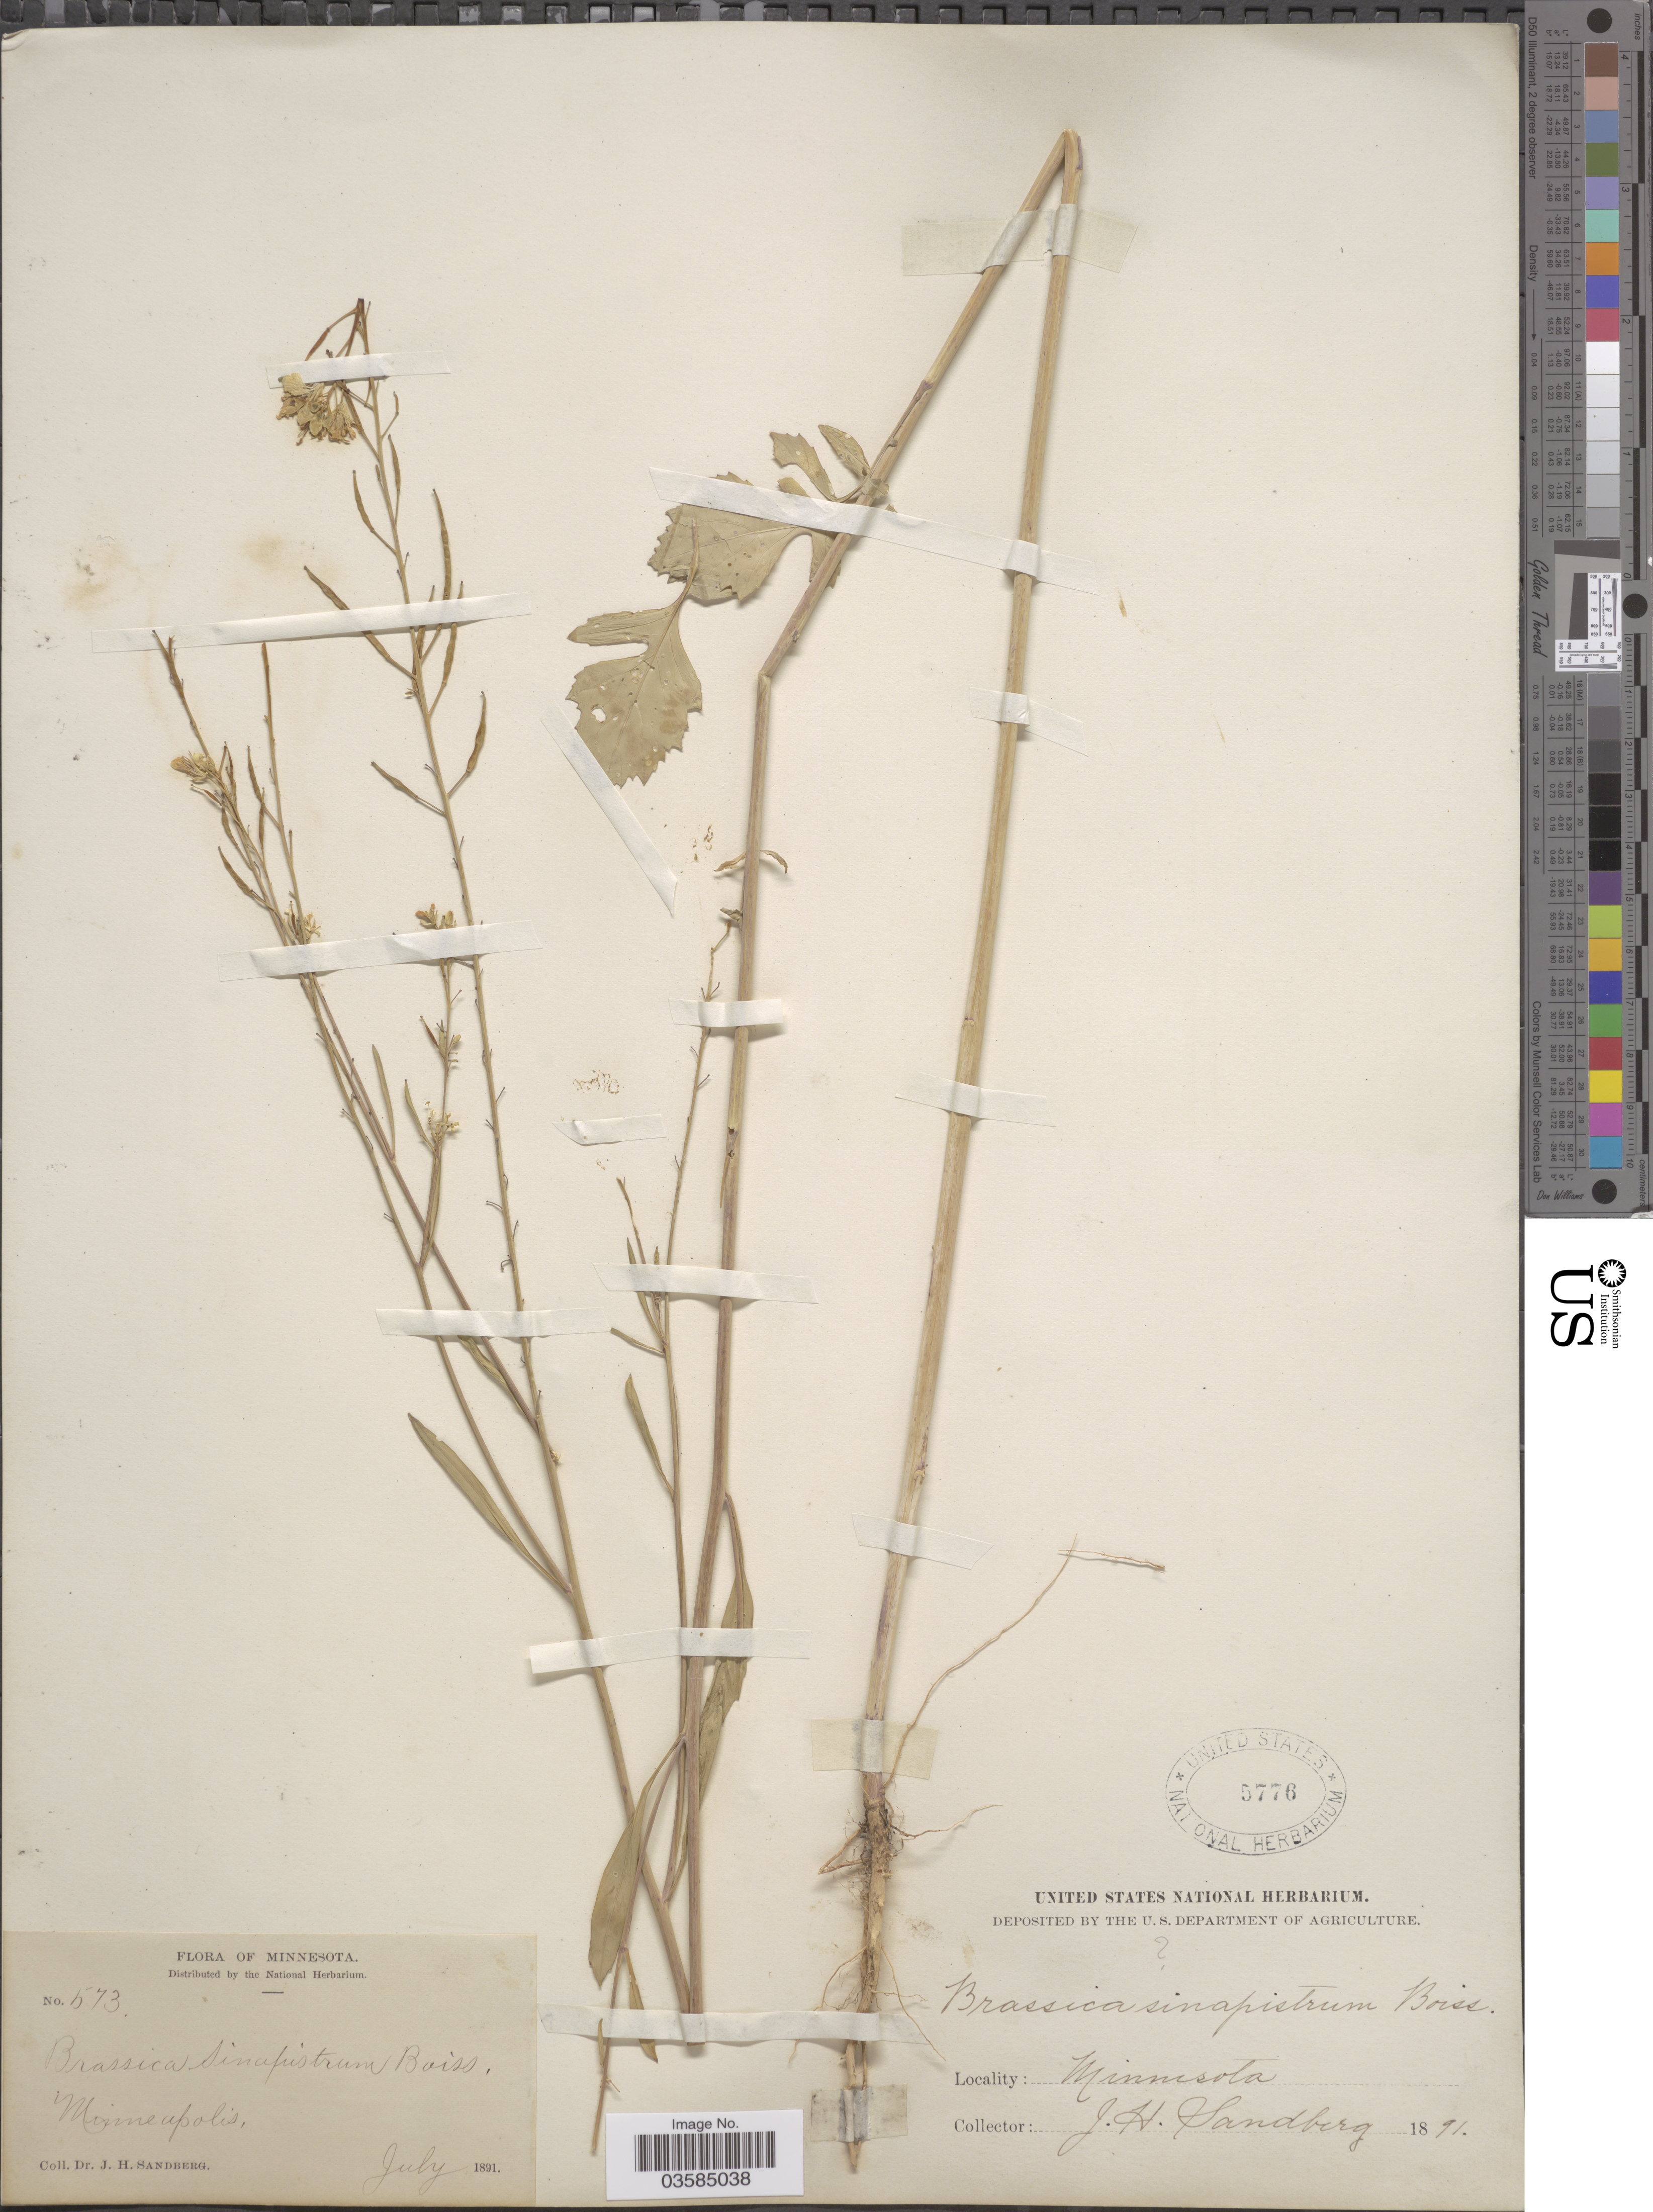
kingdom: Plantae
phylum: Tracheophyta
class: Magnoliopsida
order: Brassicales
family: Brassicaceae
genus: Brassica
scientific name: Brassica kaber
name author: (DC.) L.C. Wheeler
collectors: J. H. Sandberg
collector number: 573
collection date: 1891-07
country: United States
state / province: Minnesota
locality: Minneapolis.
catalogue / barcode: US 5776